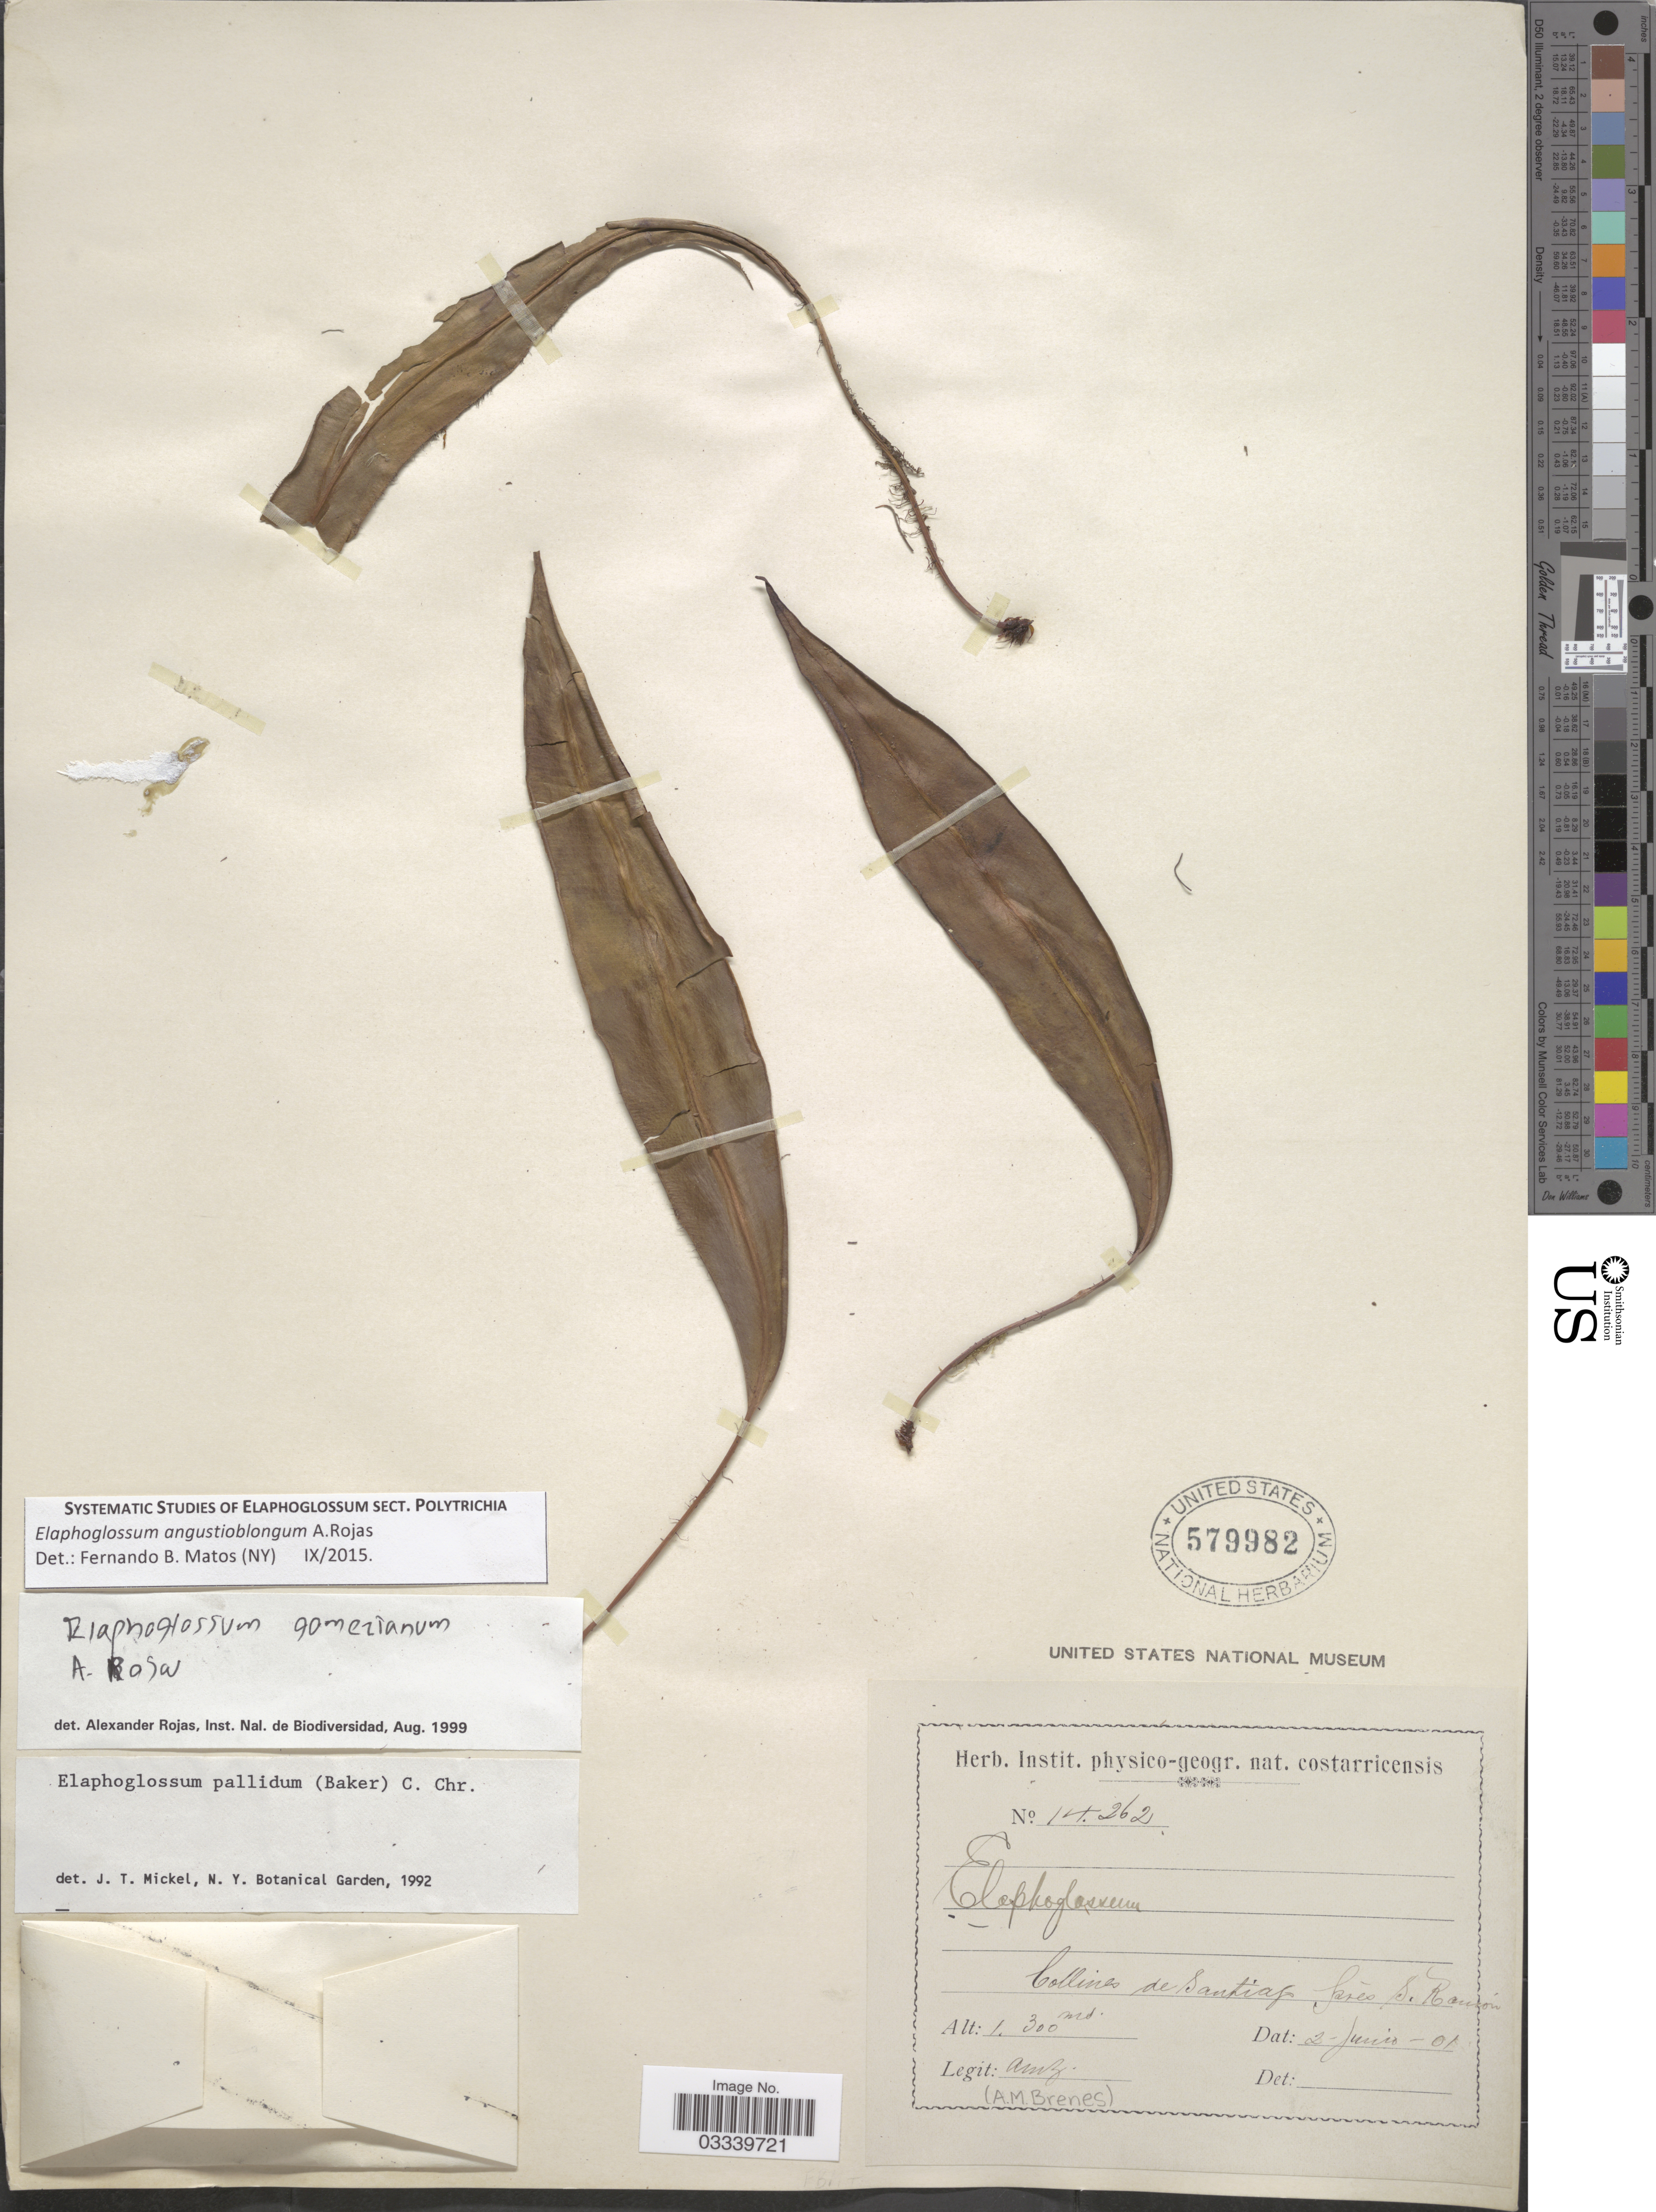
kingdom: Plantae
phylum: Tracheophyta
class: Polypodiopsida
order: Polypodiales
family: Dryopteridaceae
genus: Elaphoglossum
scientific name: Elaphoglossum angustioblongum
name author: A. Rojas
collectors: A. Brenes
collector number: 14262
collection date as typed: Transcribed d/m/y: 2/6/1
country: Costa Rica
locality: Collines de Santiago prés S. Rancón.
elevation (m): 1300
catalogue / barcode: US 579982